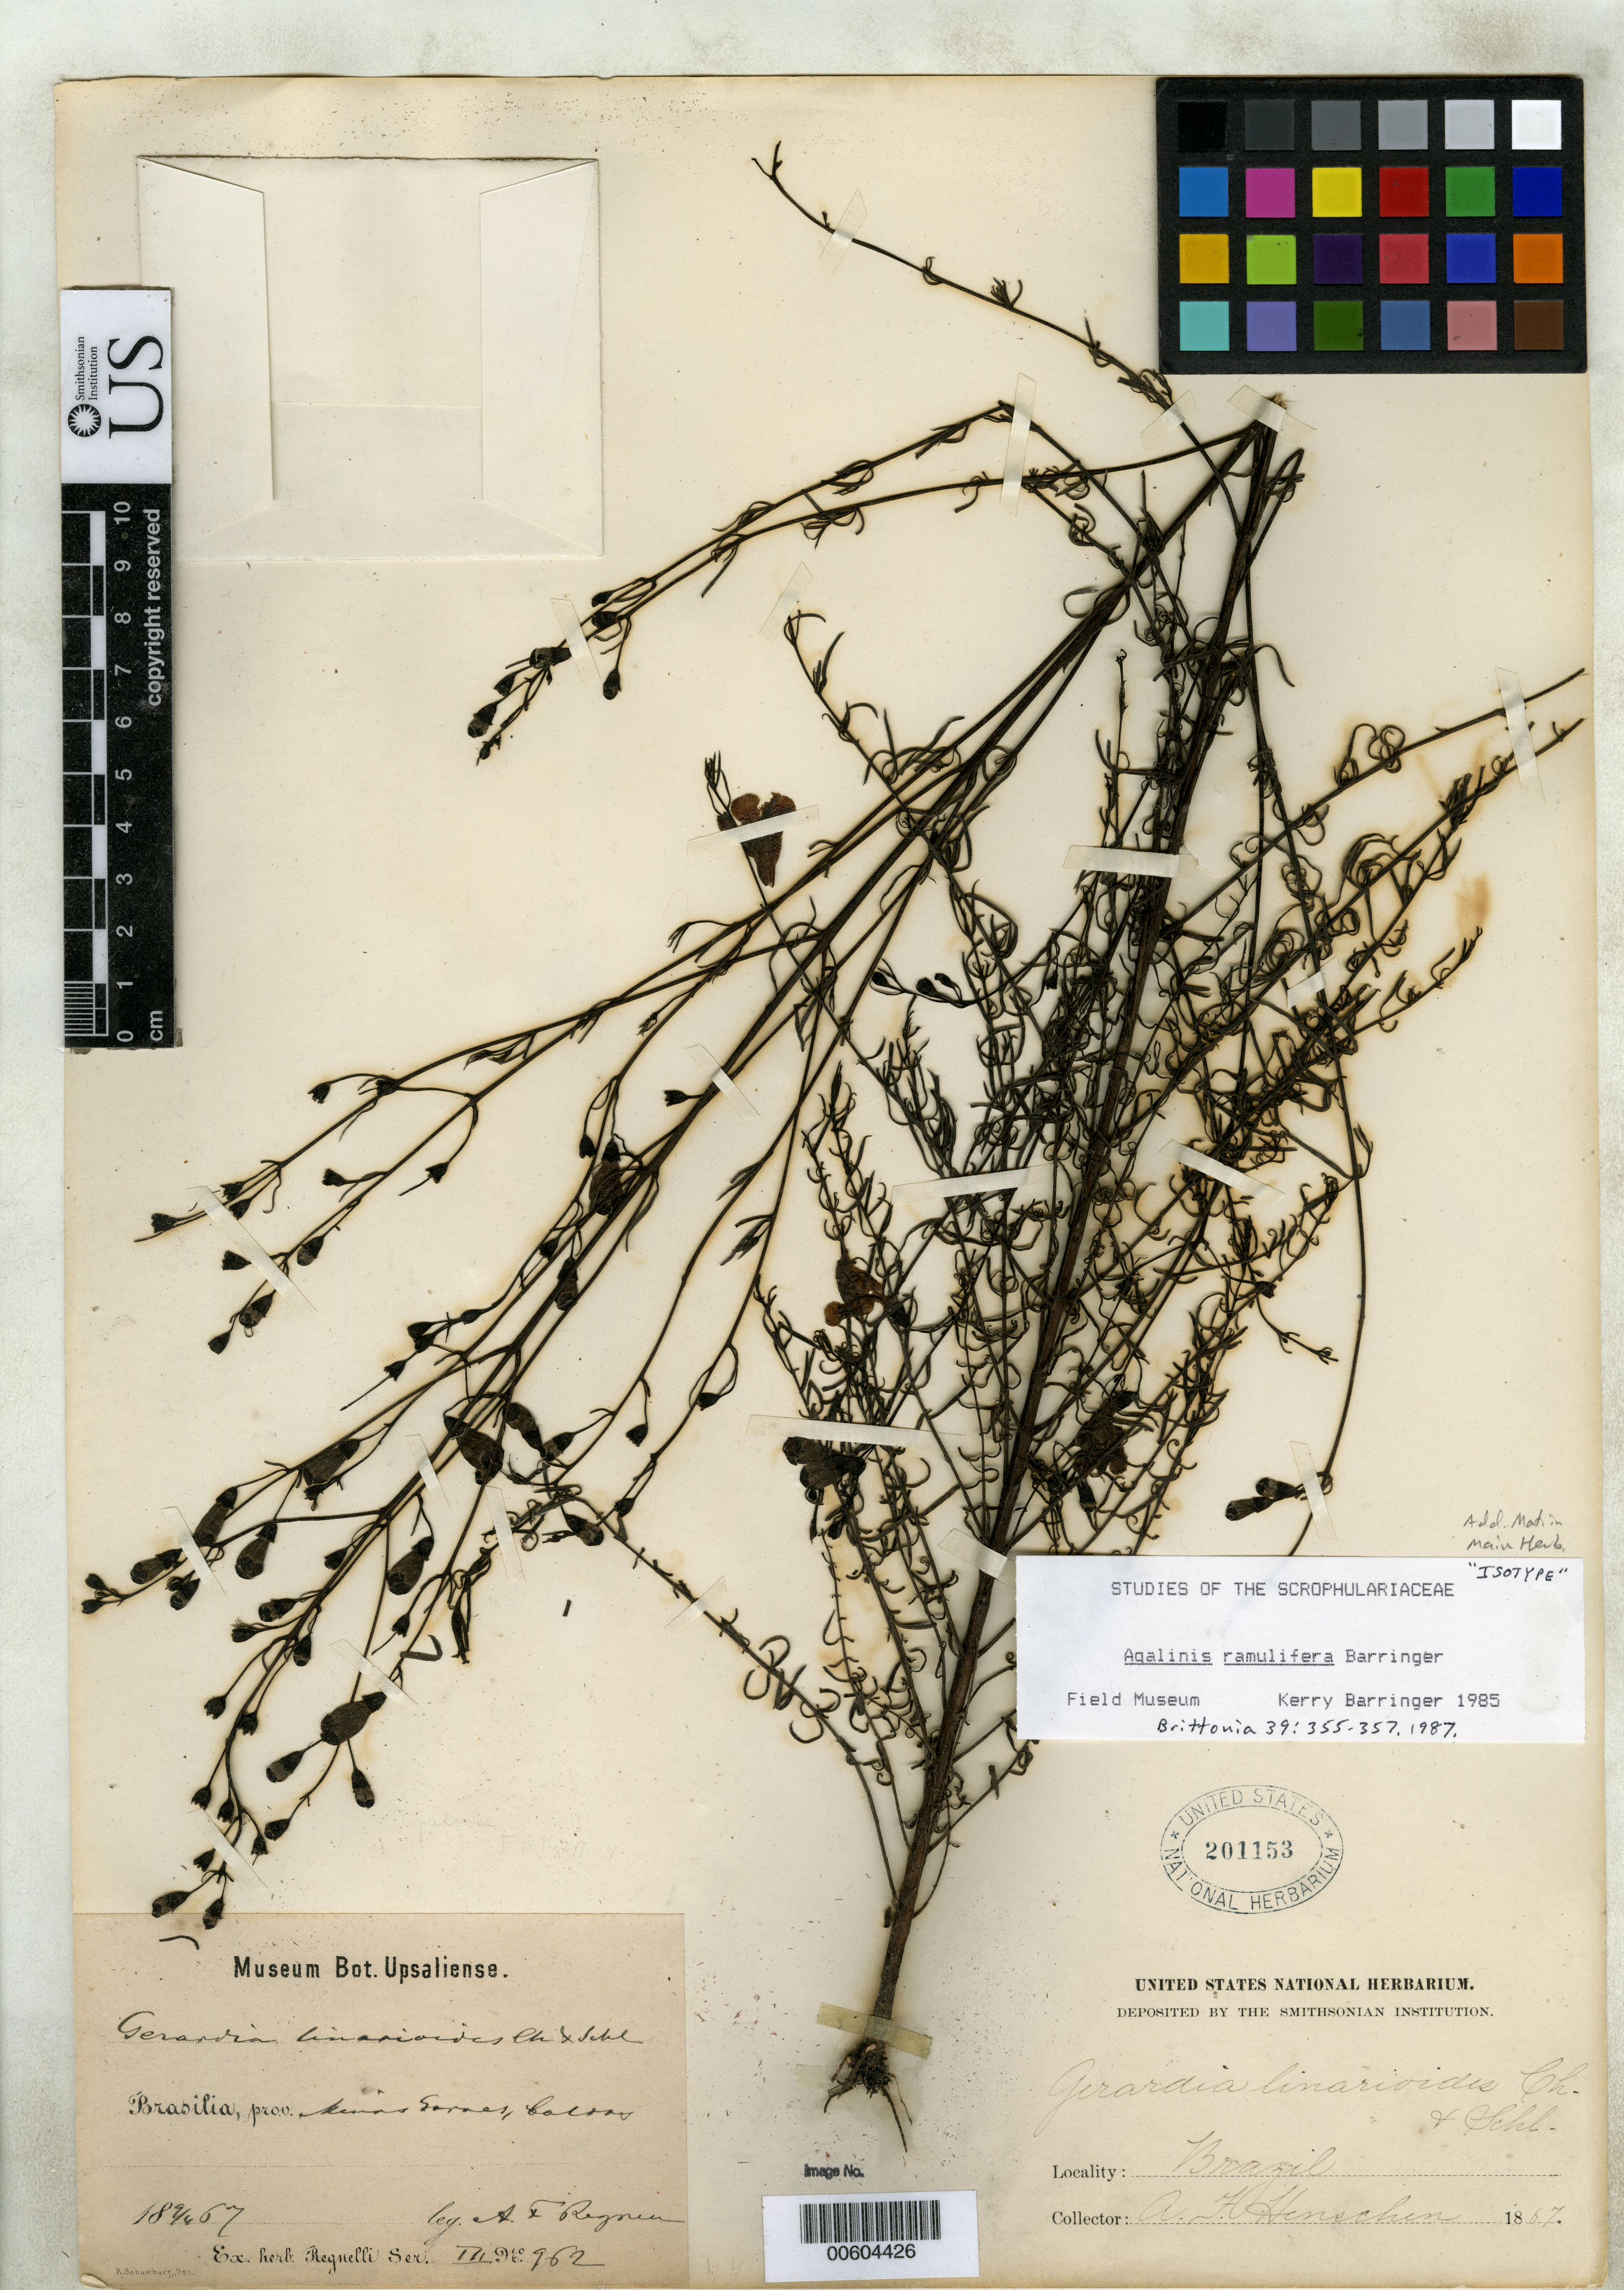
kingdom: Plantae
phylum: Tracheophyta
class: Magnoliopsida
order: Lamiales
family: Orobanchaceae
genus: Agalinis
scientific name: Agalinis ramulifera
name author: Barringer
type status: Isotype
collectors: A. F. Regnell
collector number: III 962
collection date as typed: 09 Jun 1867 or 06 Sep 1867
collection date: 1867-06-09 or 1867-09-06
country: Brazil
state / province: Minas Gerais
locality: Caldas.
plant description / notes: Protologue does not cite collection date; duplicates at US bear different collection dates so it is unclear which (if either) specimen is an isotype.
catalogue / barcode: US 201153